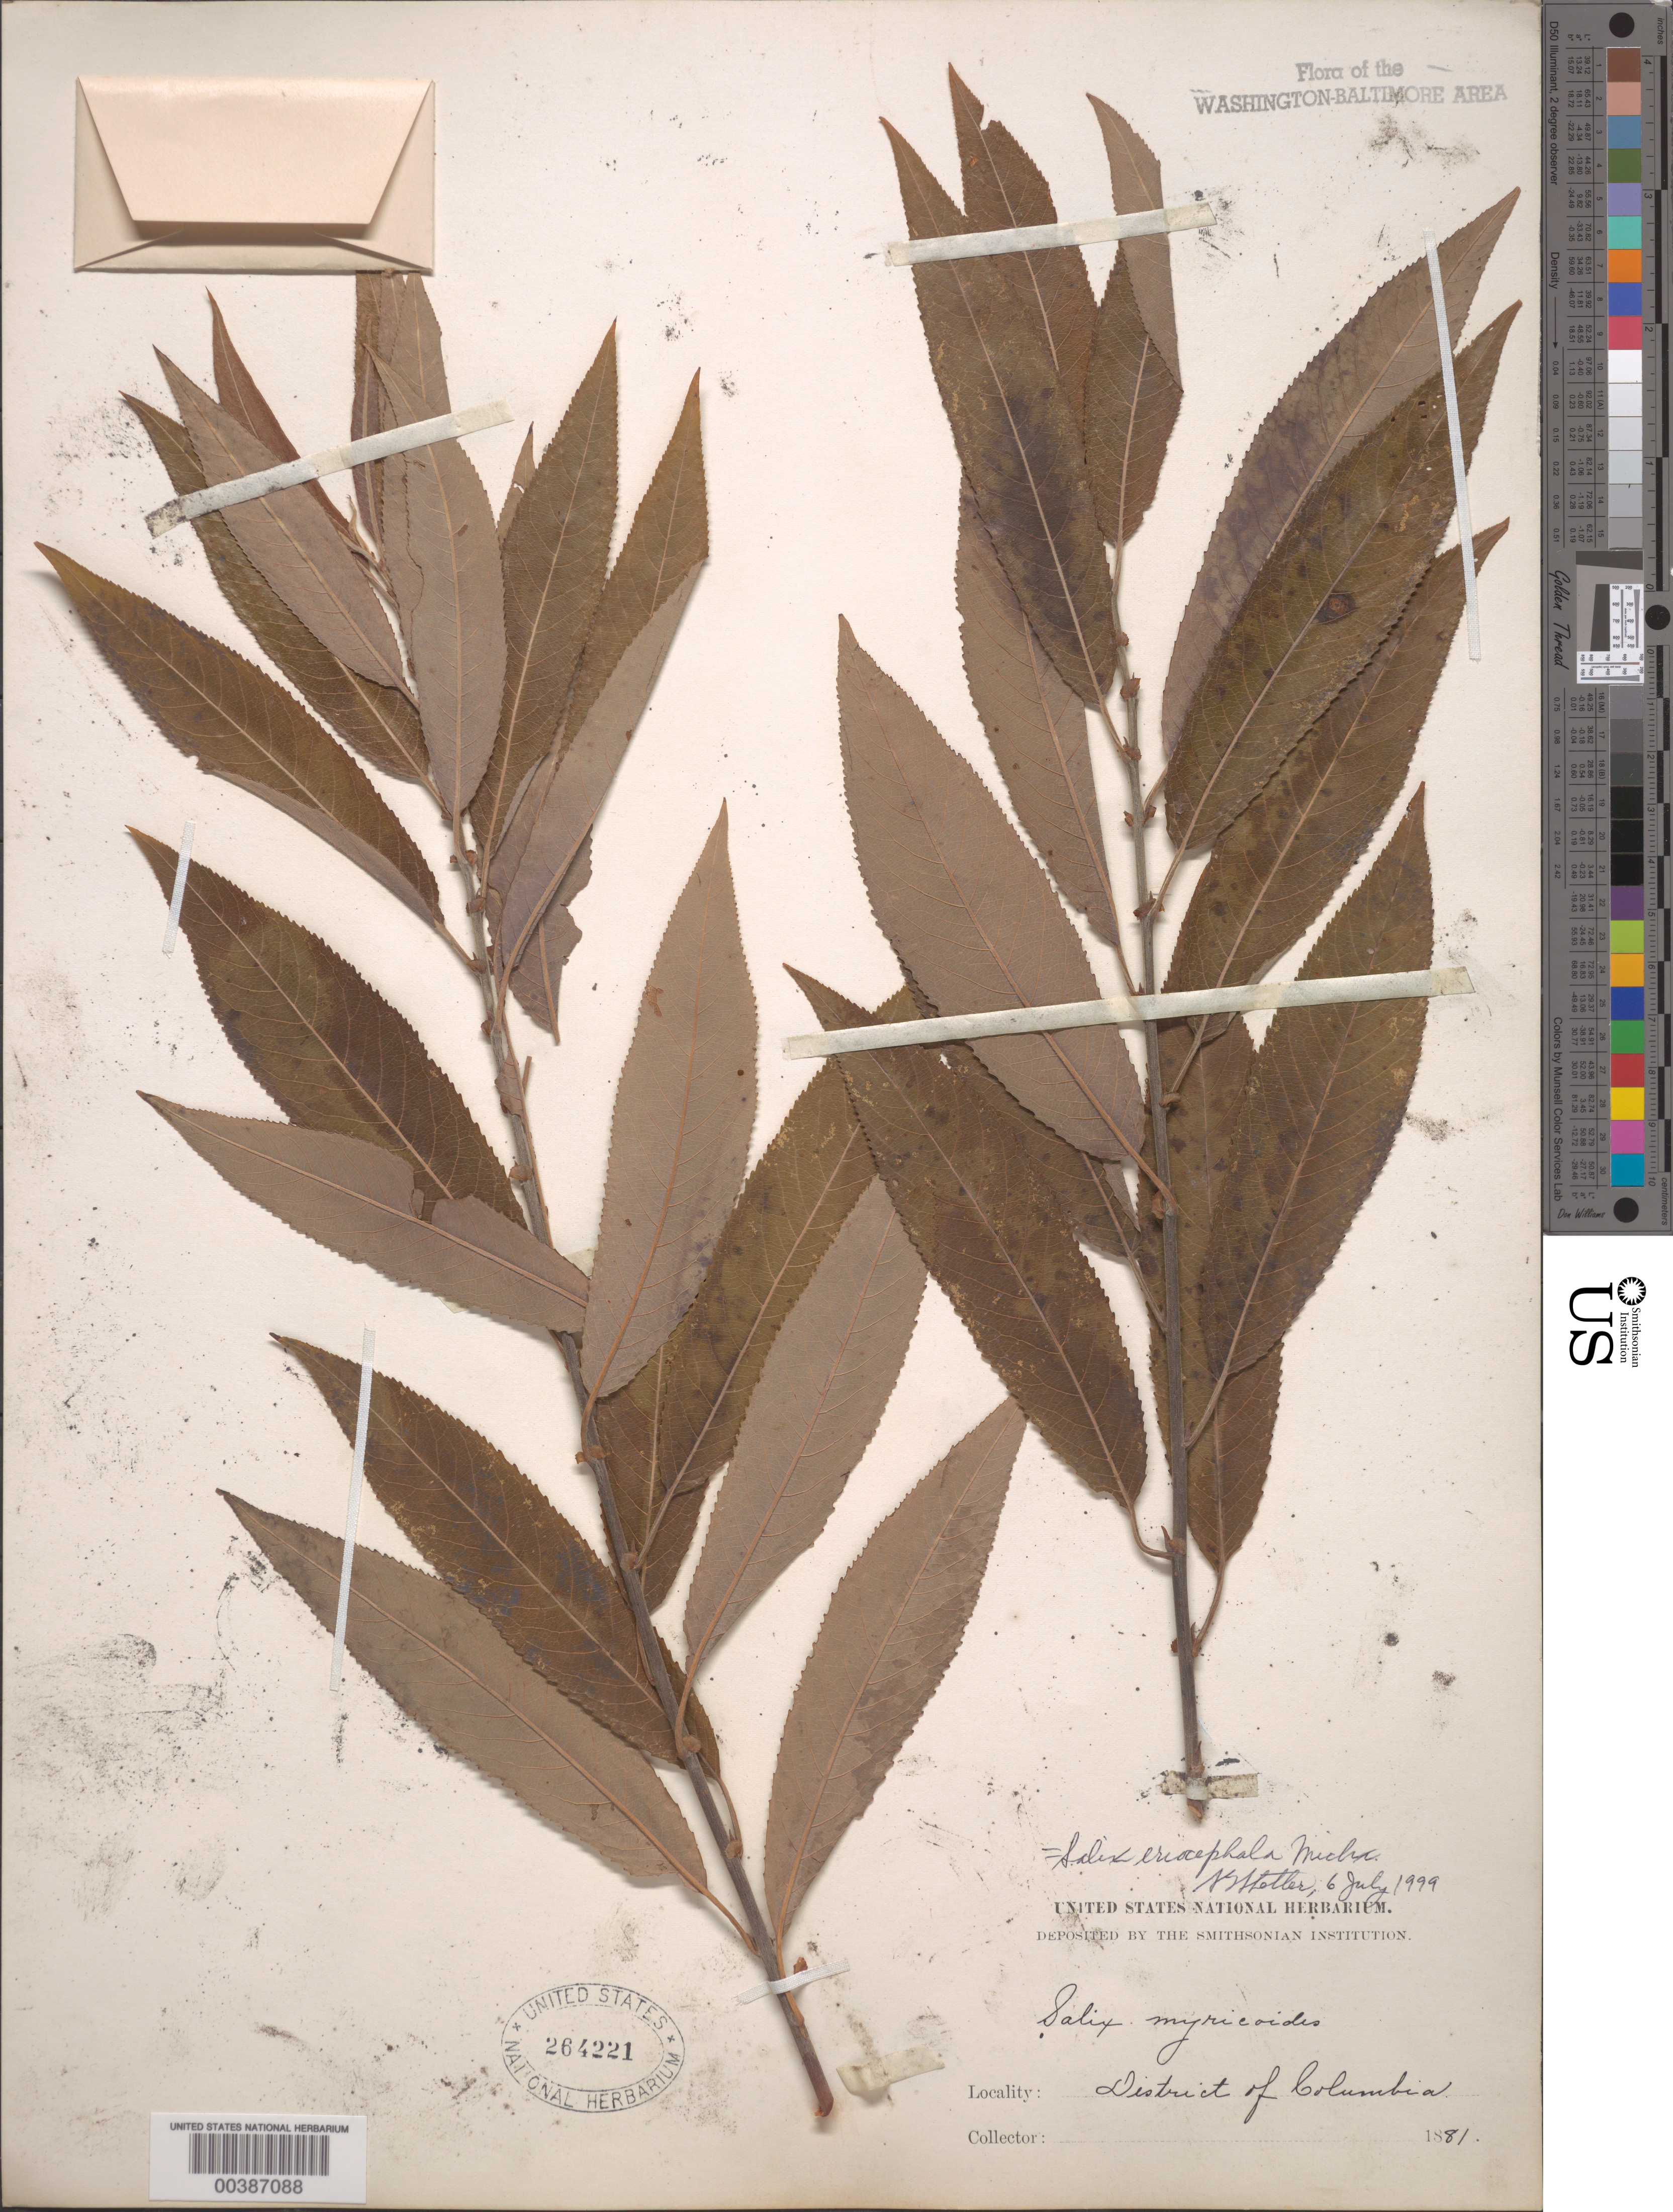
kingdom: Plantae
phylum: Tracheophyta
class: Magnoliopsida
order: Malpighiales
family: Salicaceae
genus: Salix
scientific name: Salix eriocephala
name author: Michx.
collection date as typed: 1881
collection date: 1881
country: United States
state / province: District of Columbia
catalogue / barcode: US 264221